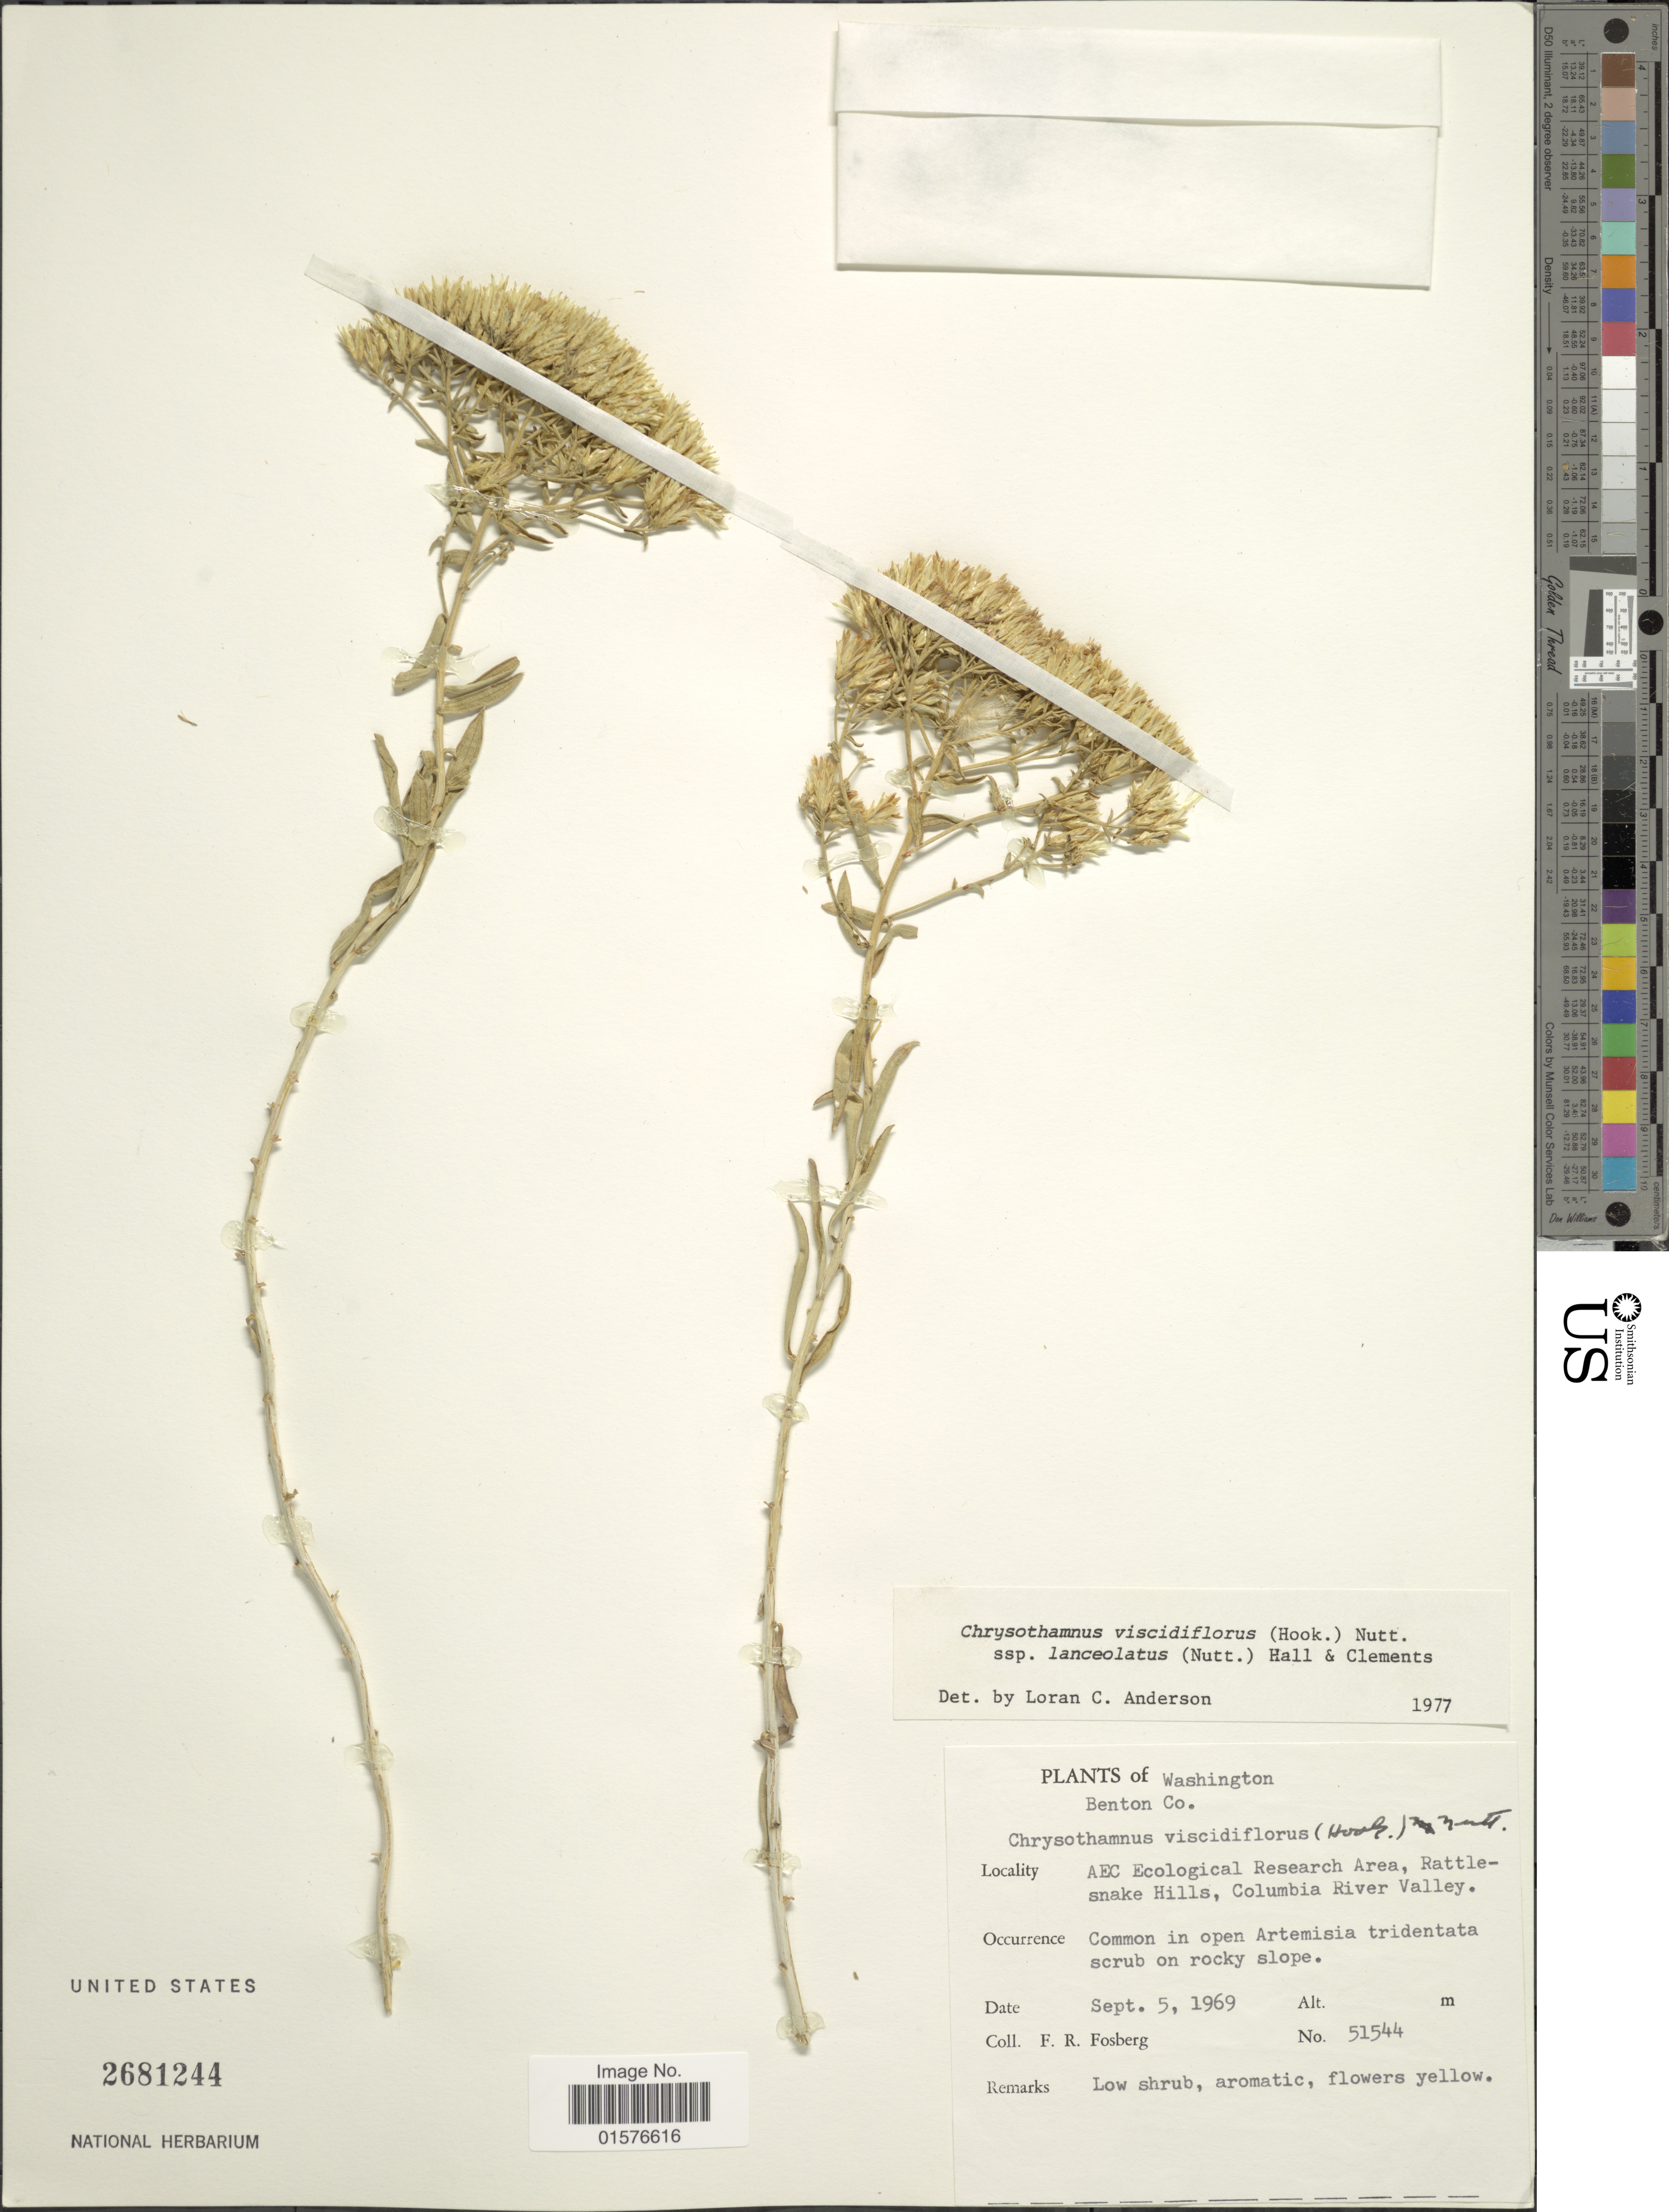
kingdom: Plantae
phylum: Tracheophyta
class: Magnoliopsida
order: Asterales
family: Asteraceae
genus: Chrysothamnus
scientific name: Chrysothamnus viscidiflorus subsp. lanceolatus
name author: (Nutt.) H.M. Hall & Clem.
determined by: Urbatsch, Lowell E., Curator (LSU), Louisiana State University (UNITED STATES)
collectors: F. R. Fosberg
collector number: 51544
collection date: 1969-09-05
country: United States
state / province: Washington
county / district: Benton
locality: Benton Co., AEC Ecological Research Area, Rattlesnake Hills, Columbia River Valley.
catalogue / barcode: US 2681244